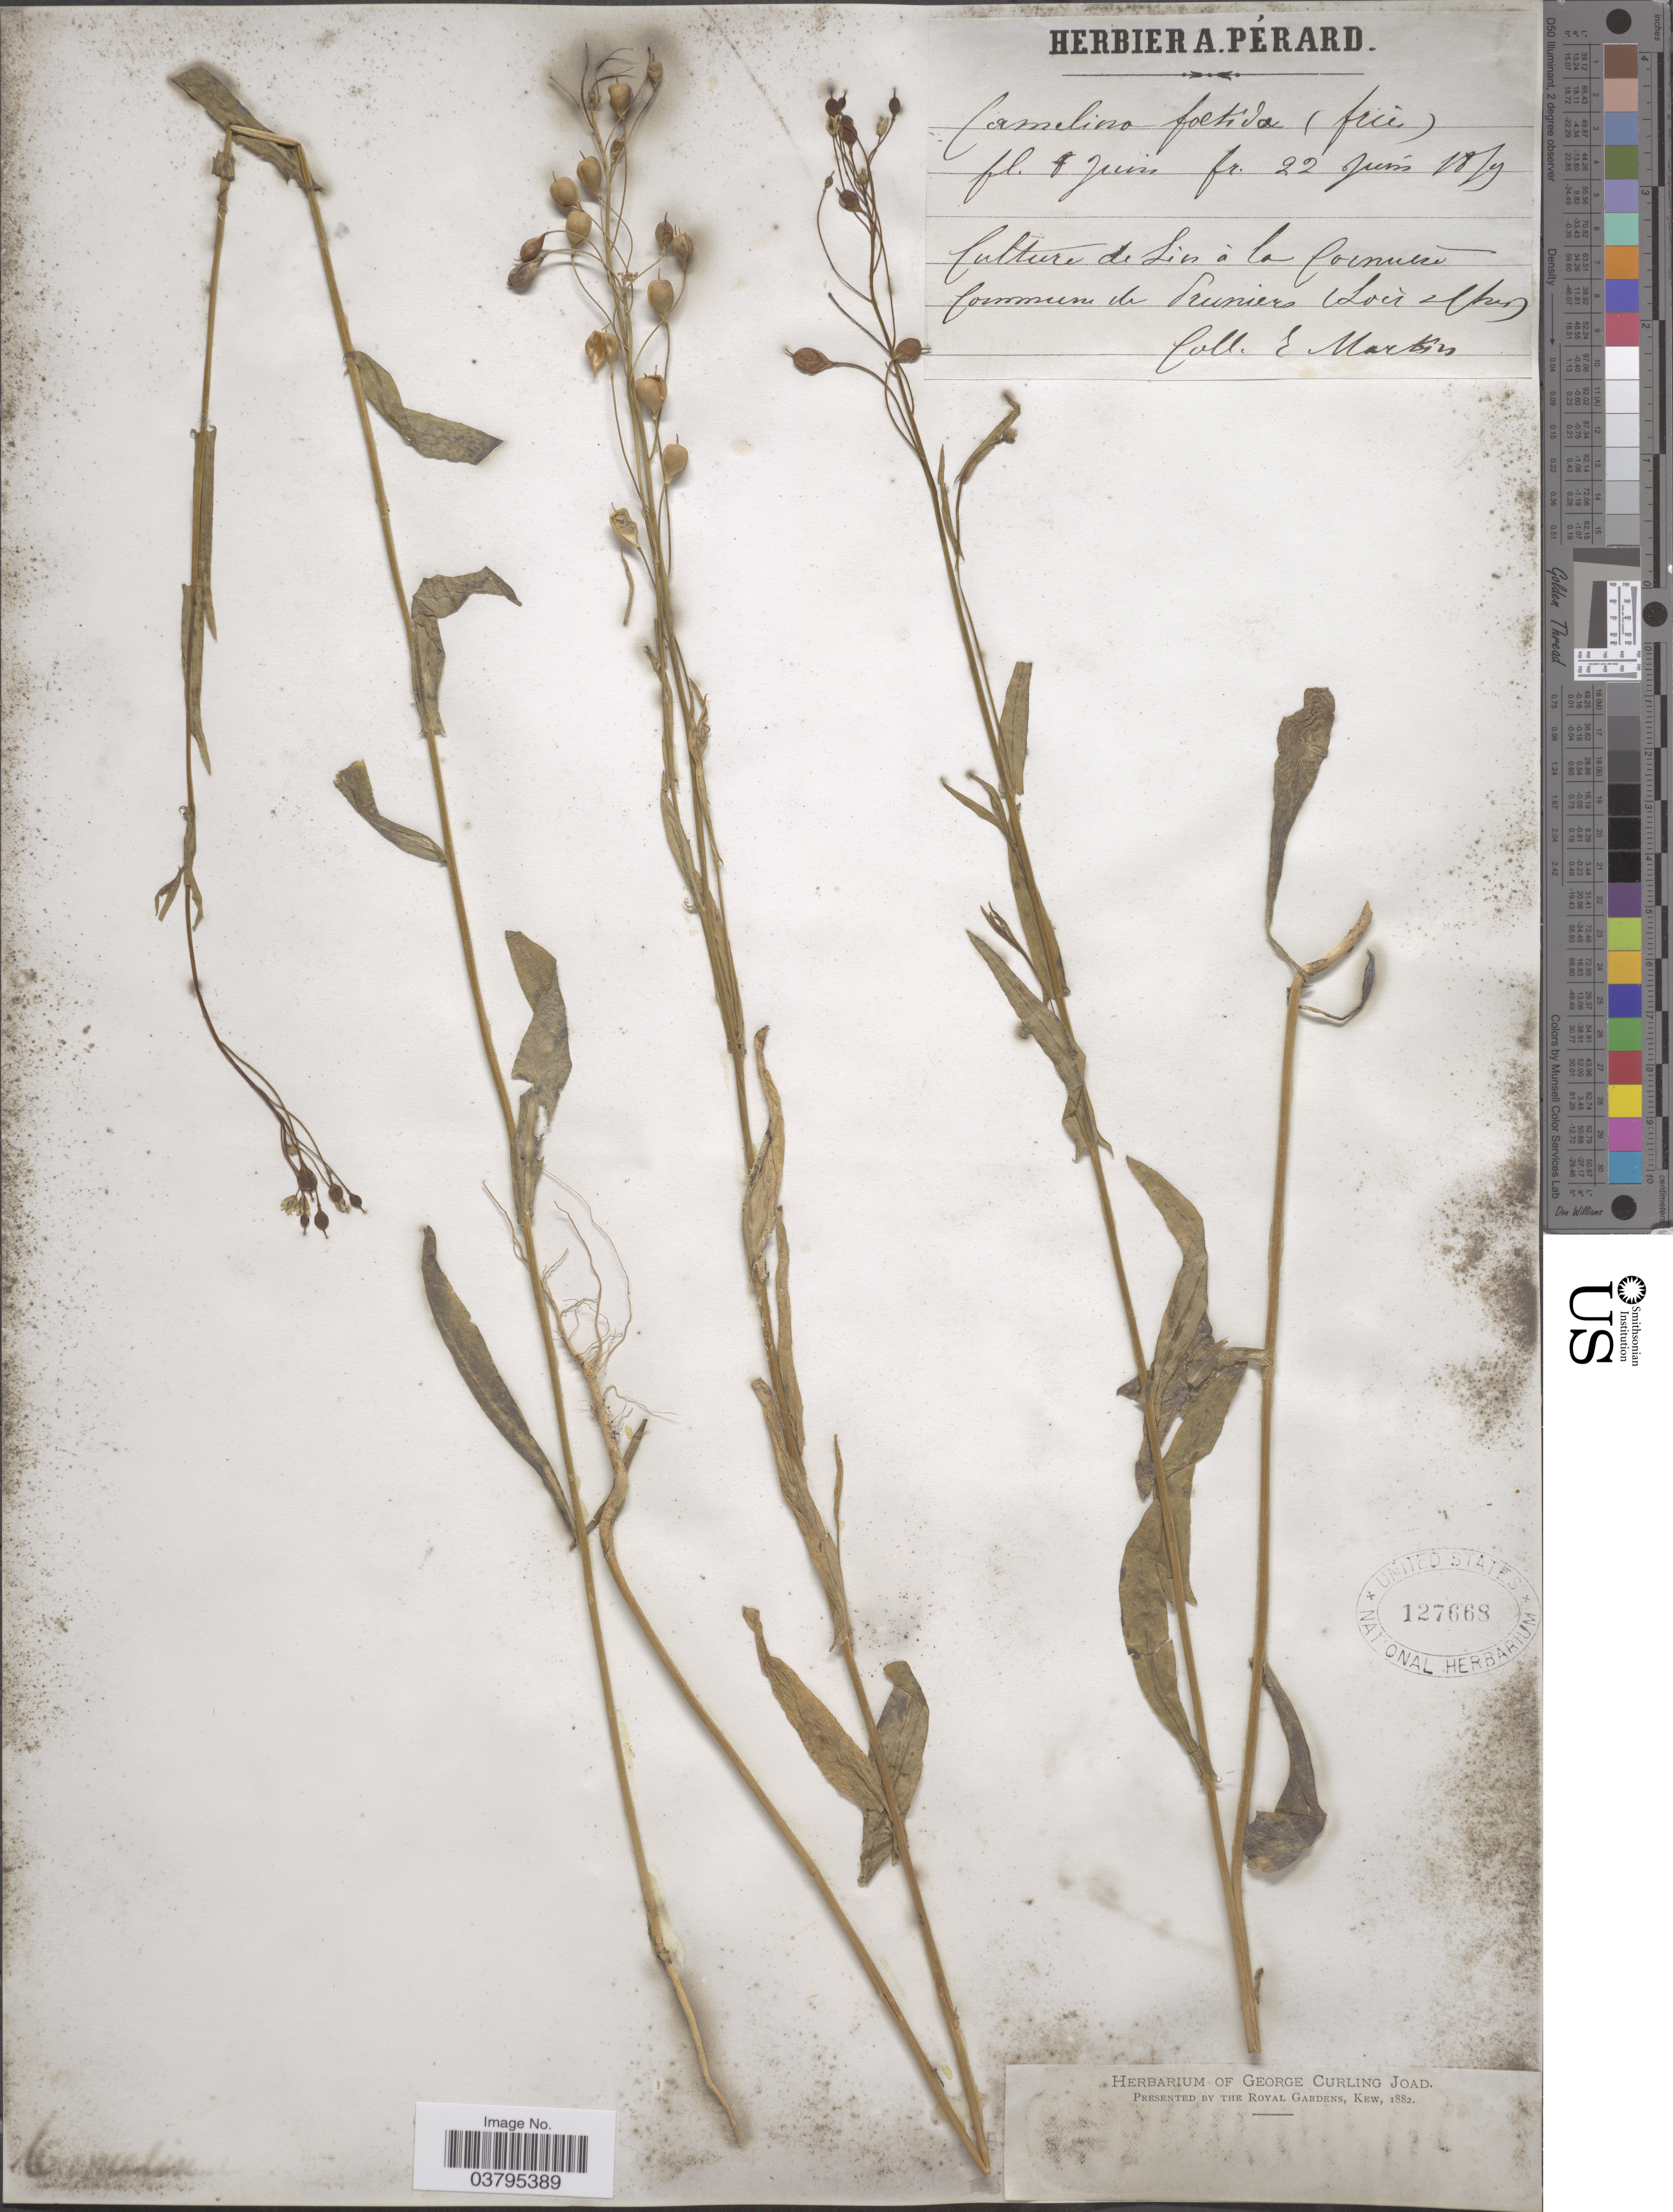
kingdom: Plantae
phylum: Tracheophyta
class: Magnoliopsida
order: Brassicales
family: Brassicaceae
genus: Camelina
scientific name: Camelina foetida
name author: (Schkuhr) Fr.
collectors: E. Martin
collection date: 1879-06-08/1879-06-22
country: France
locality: Culture de Lin a la Pocnuere. Commun de Pruniers (Loer elkin). [interpreted]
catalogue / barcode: US 127668